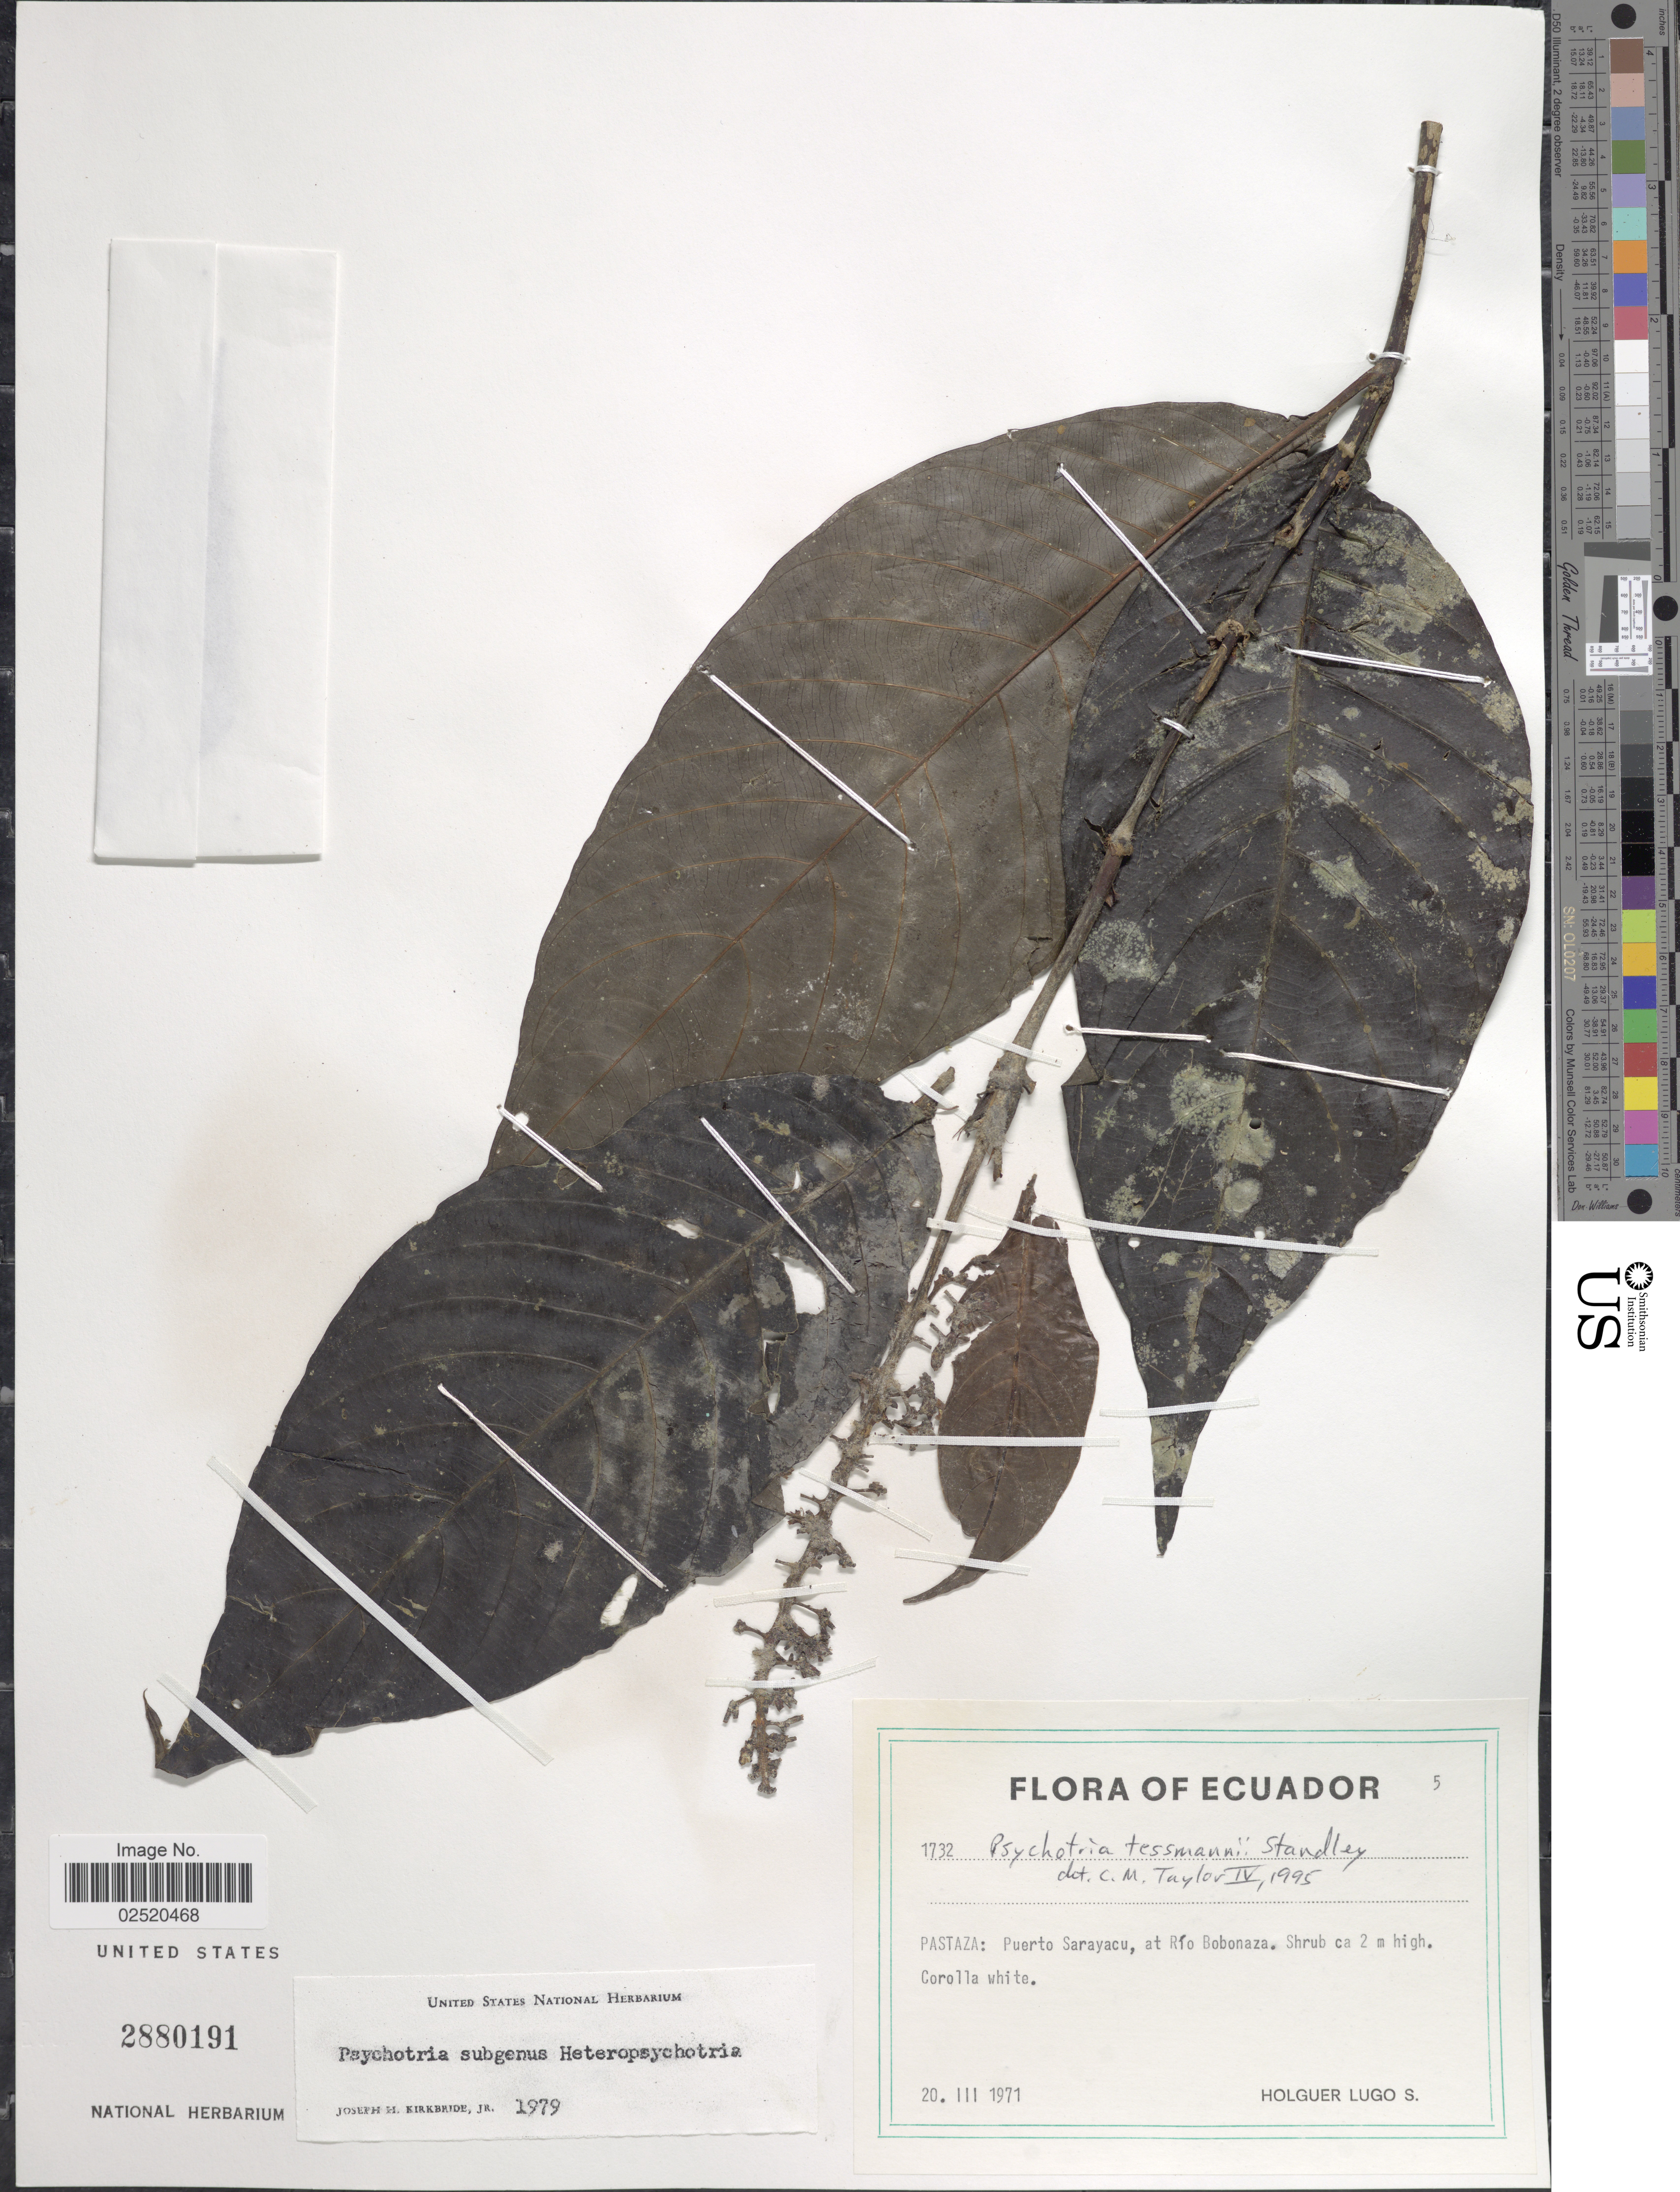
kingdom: Plantae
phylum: Tracheophyta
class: Magnoliopsida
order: Gentianales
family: Rubiaceae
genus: Psychotria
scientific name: Psychotria tessmannii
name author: Standl.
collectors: H. Lugo S.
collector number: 1732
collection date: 1971-03-20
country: Ecuador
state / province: Pastaza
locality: Puerto Sarayacu, at Río Bobonaza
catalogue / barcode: US 2880191